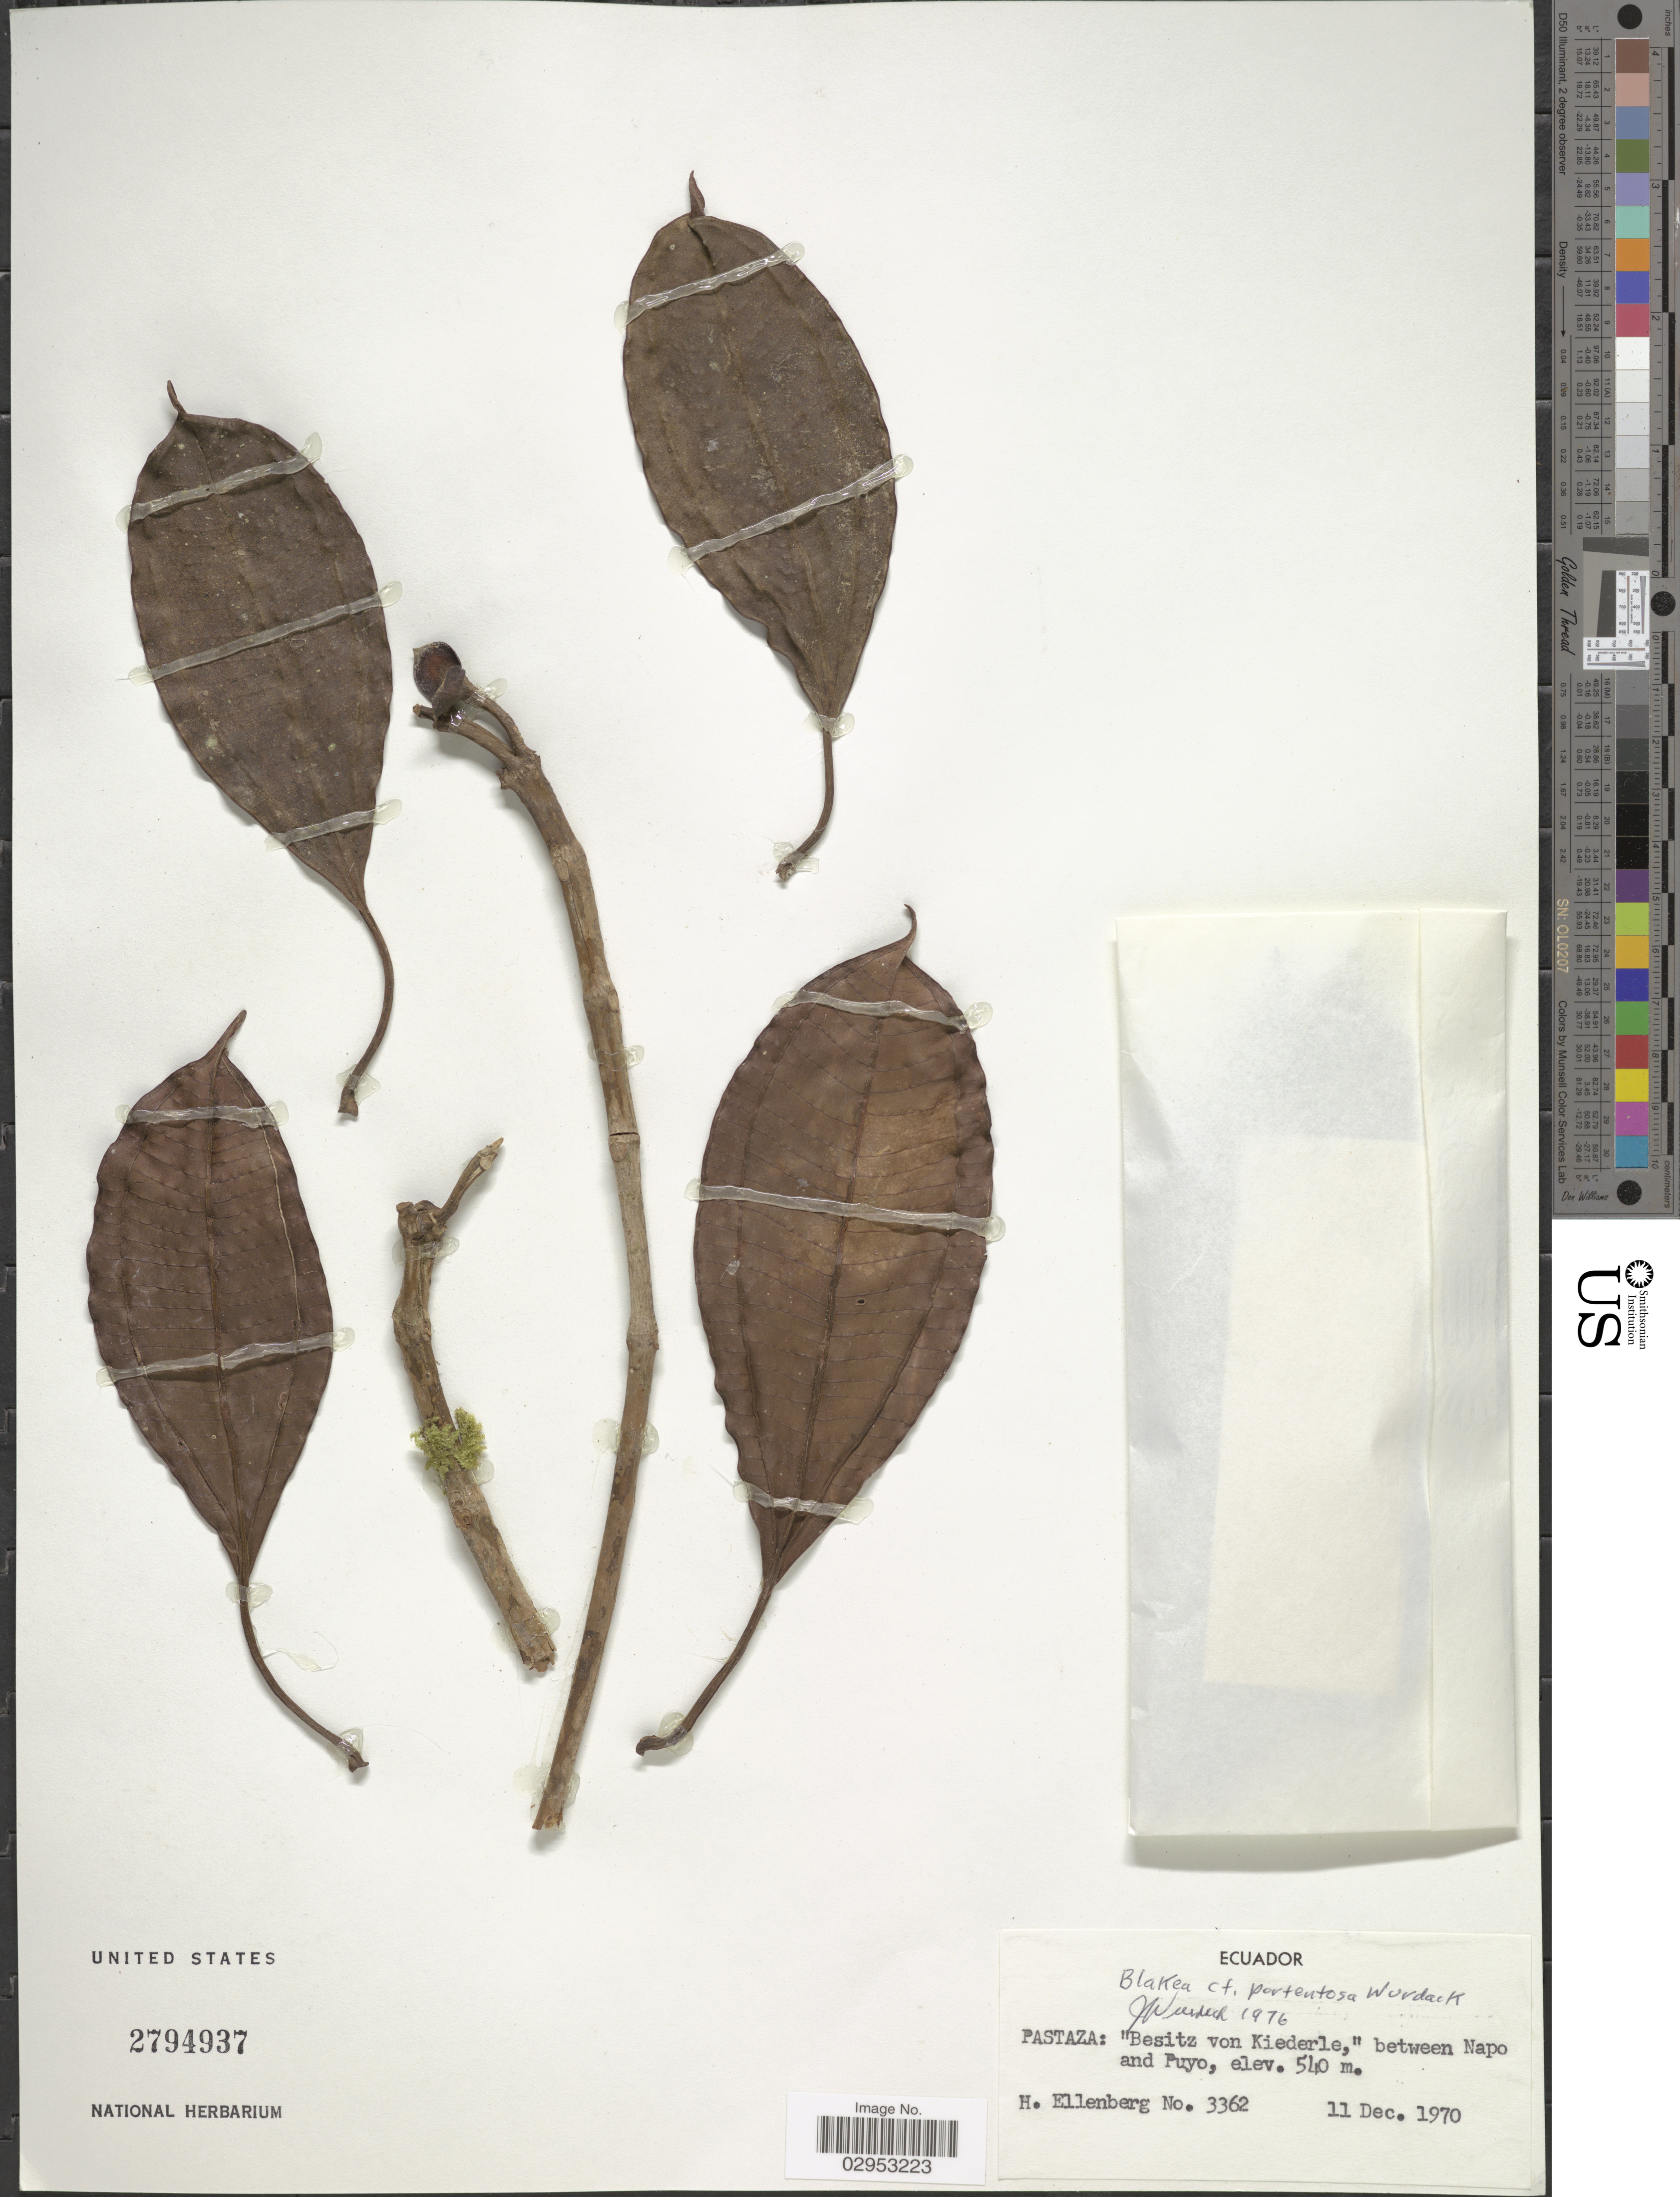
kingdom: Plantae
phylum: Tracheophyta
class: Magnoliopsida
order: Myrtales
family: Melastomataceae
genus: Blakea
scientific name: Blakea portentosa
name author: Wurdack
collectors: H. Ellenberg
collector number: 3362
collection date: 1970-12-11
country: Ecuador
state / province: Pastaza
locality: Besitz von Kiederle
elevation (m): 540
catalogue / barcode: US 2794937